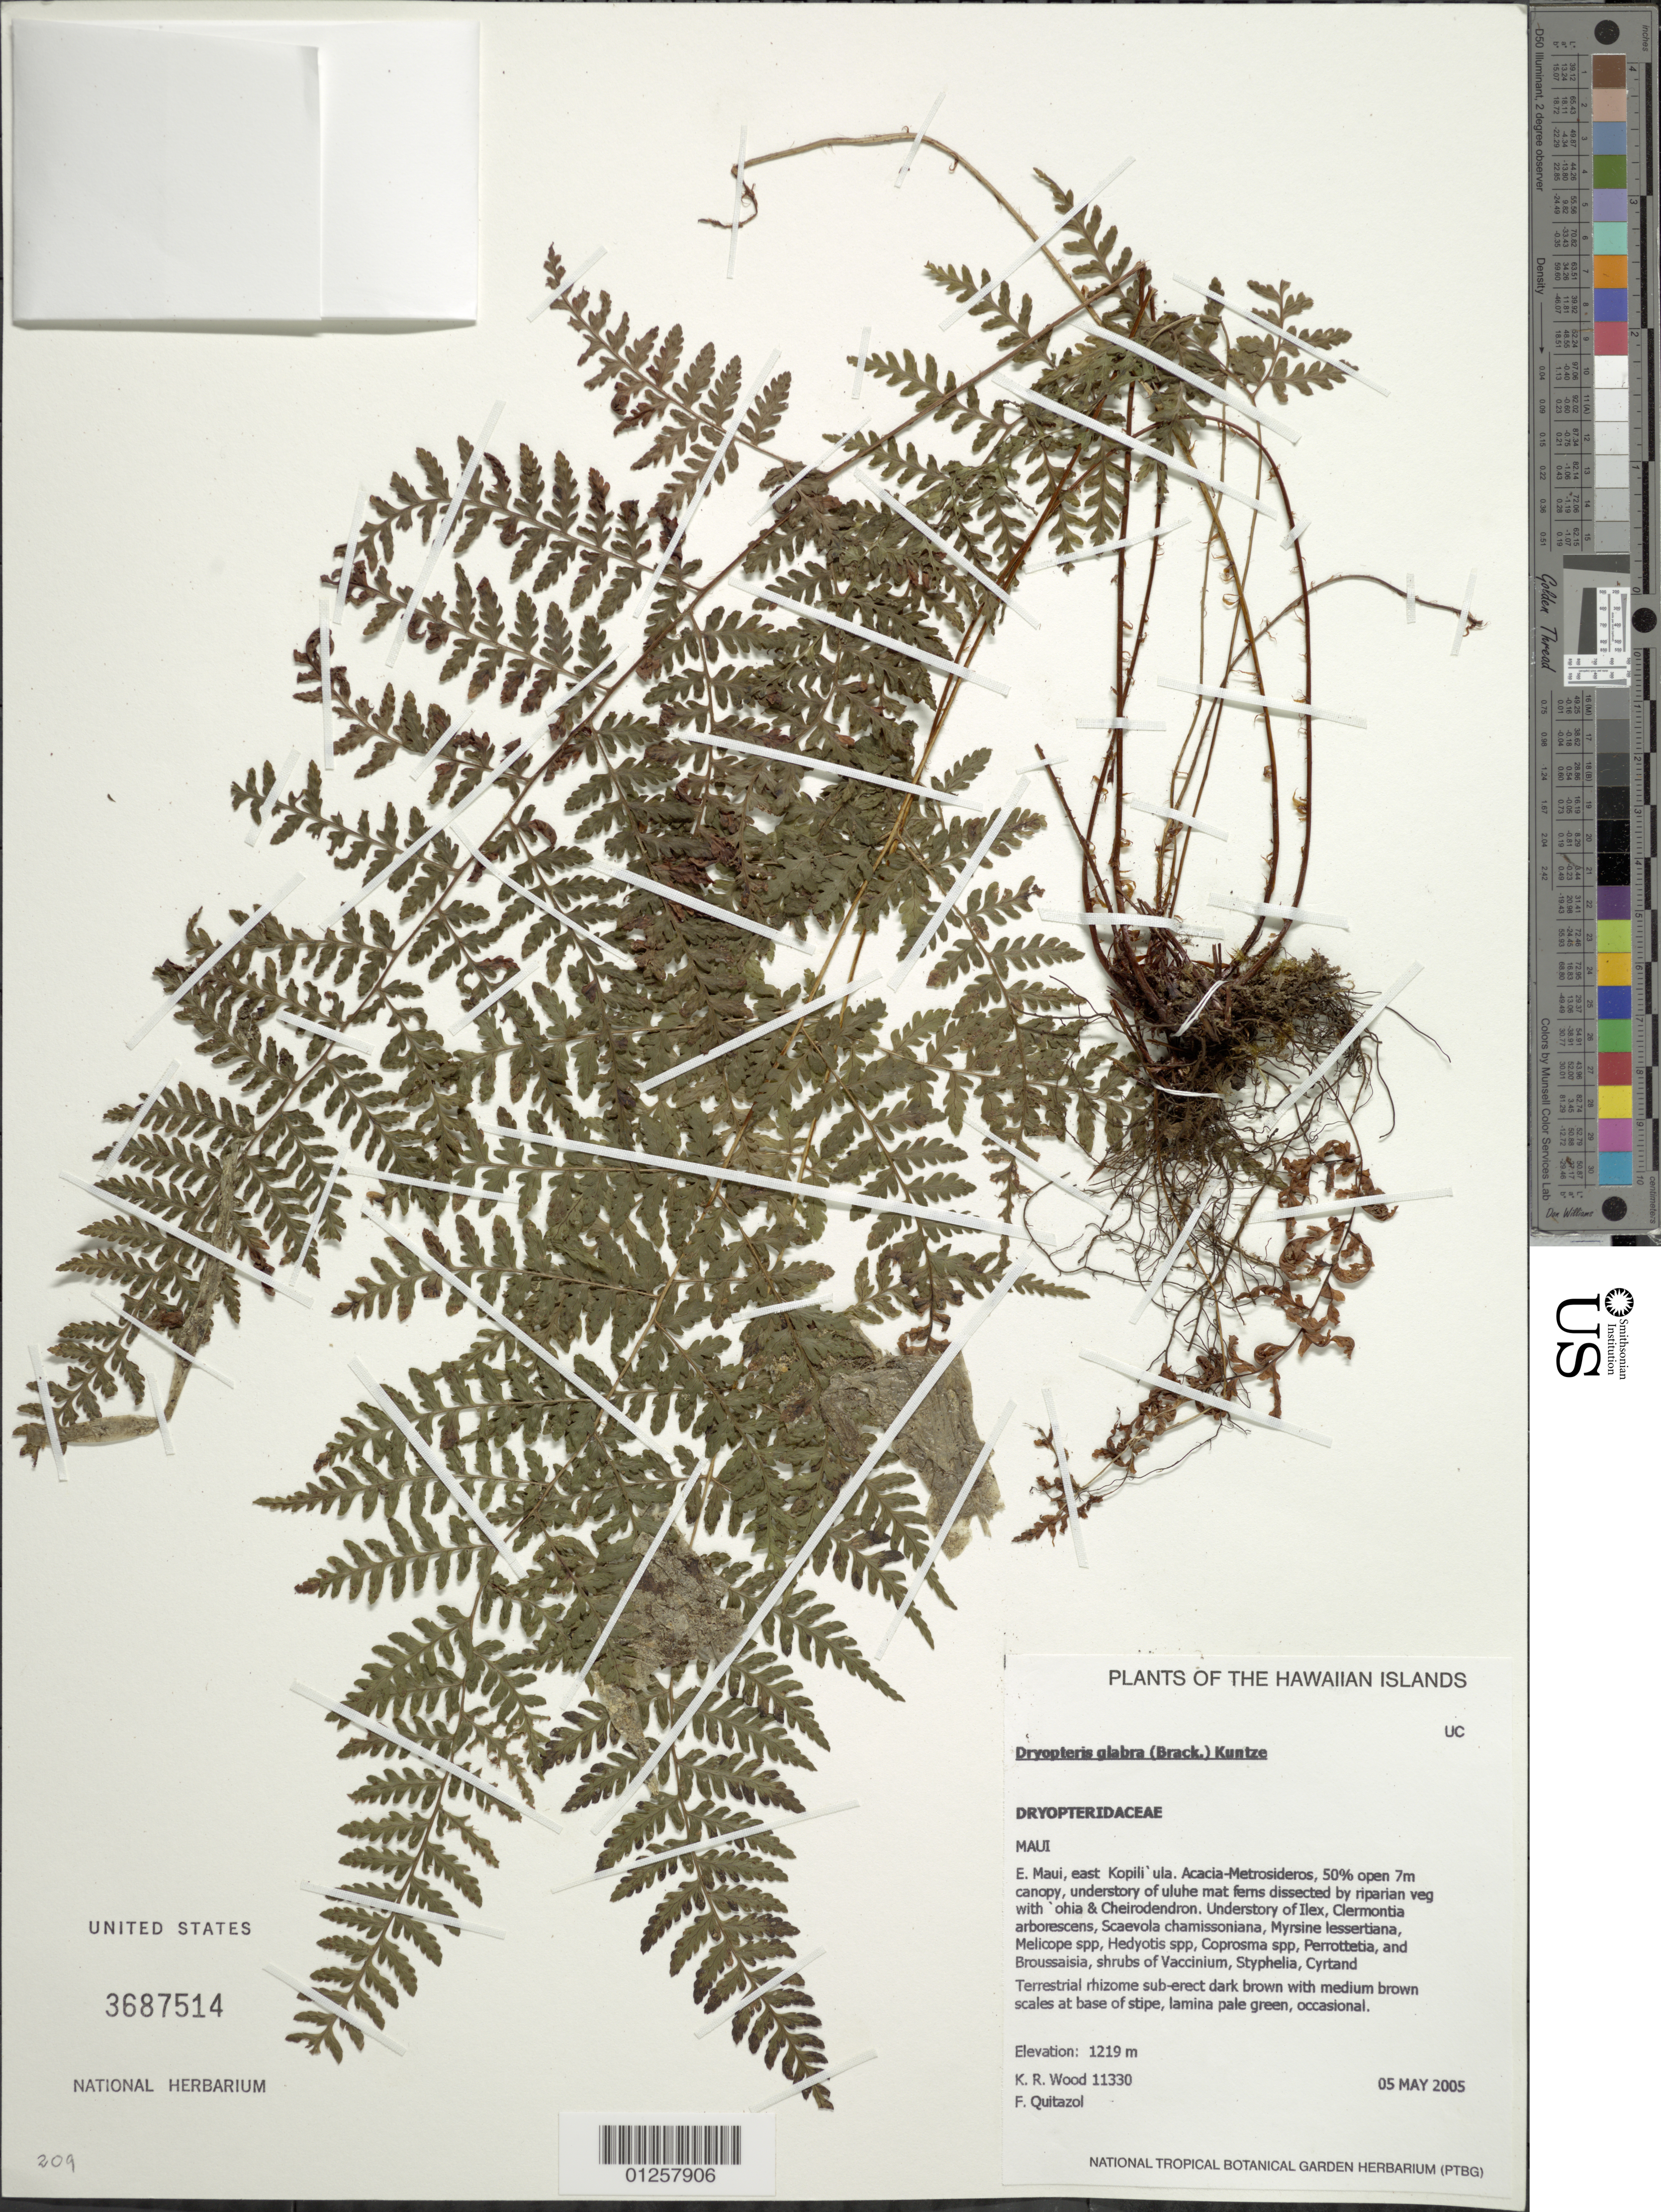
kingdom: Plantae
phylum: Tracheophyta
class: Polypodiopsida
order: Polypodiales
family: Dryopteridaceae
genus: Dryopteris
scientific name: Dryopteris glabra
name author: (Brack.) Kuntze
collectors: K. R. Wood & F. Quitazol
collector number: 11330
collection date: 2005-05-05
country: United States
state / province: Hawaii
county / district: Maui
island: Maui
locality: E. Maui, E Kopili' ula.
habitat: Dry forest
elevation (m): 1219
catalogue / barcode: US 3687514